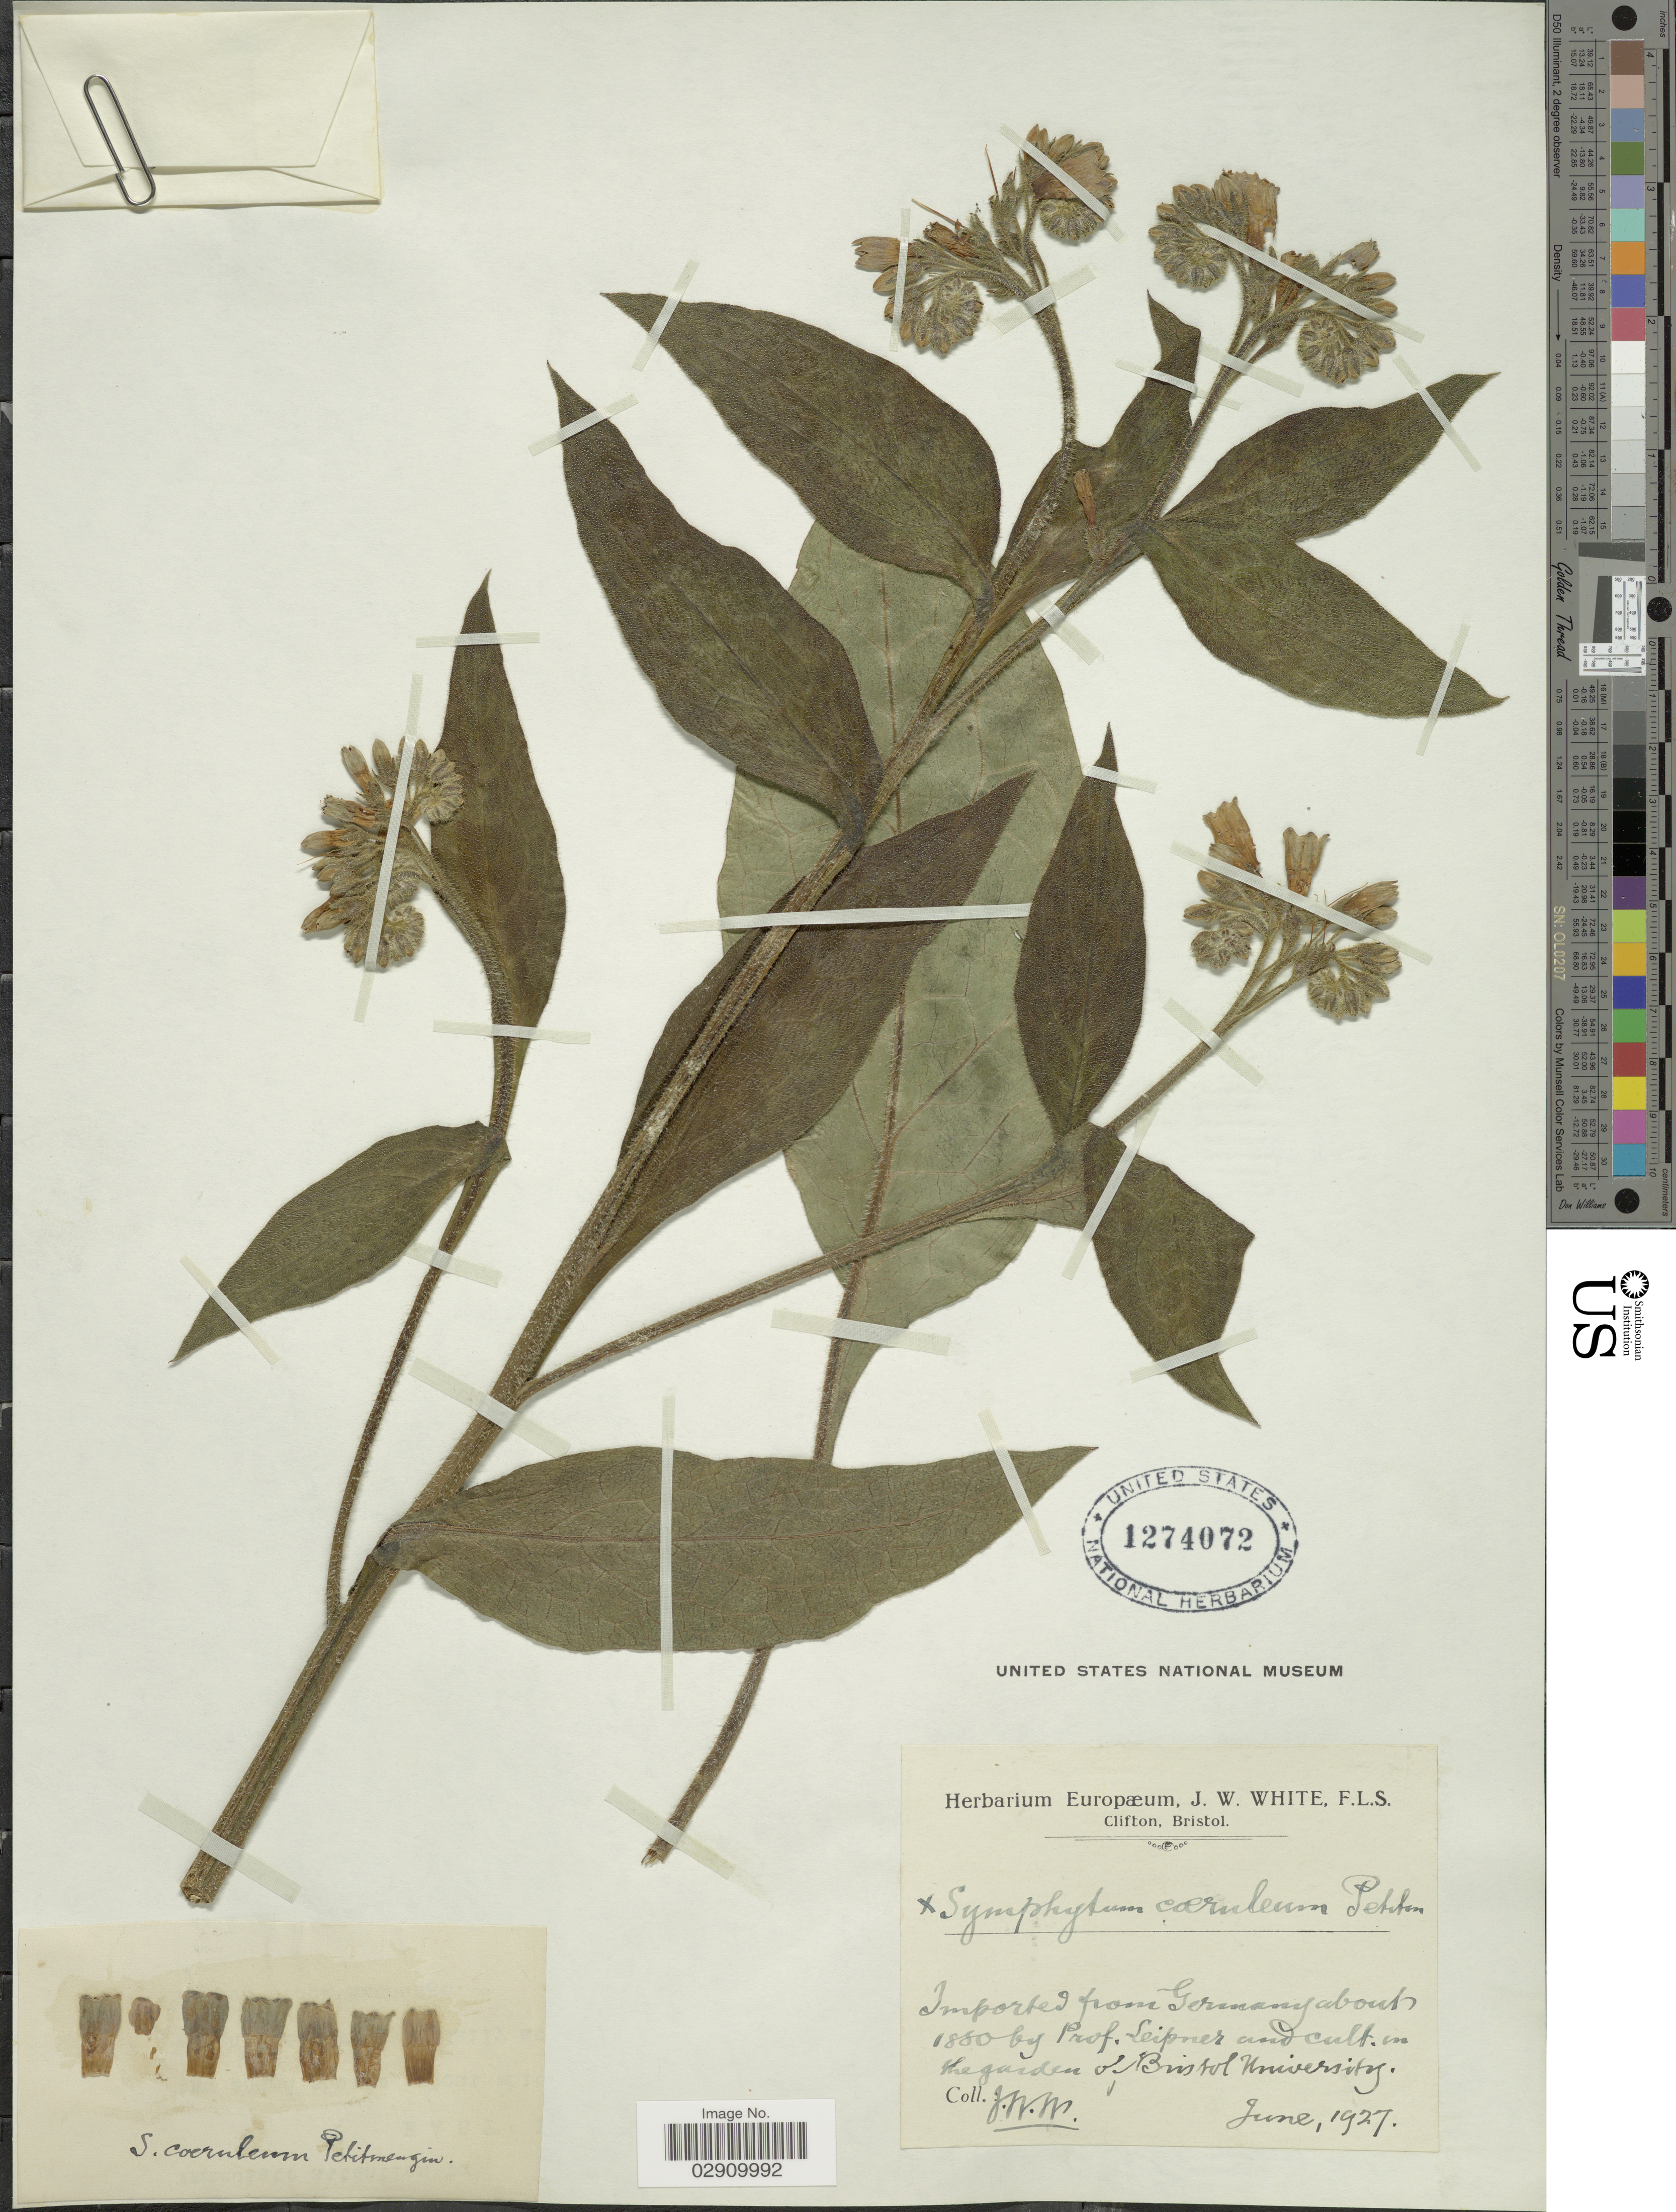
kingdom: Plantae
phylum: Tracheophyta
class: Magnoliopsida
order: Boraginales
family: Boraginaceae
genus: Symphytum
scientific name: Symphytum coeruleum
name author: DC.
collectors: J. W. White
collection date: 1927-06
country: United Kingdom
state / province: England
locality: Cult. in the garden of Bristol University.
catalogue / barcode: US 1274072